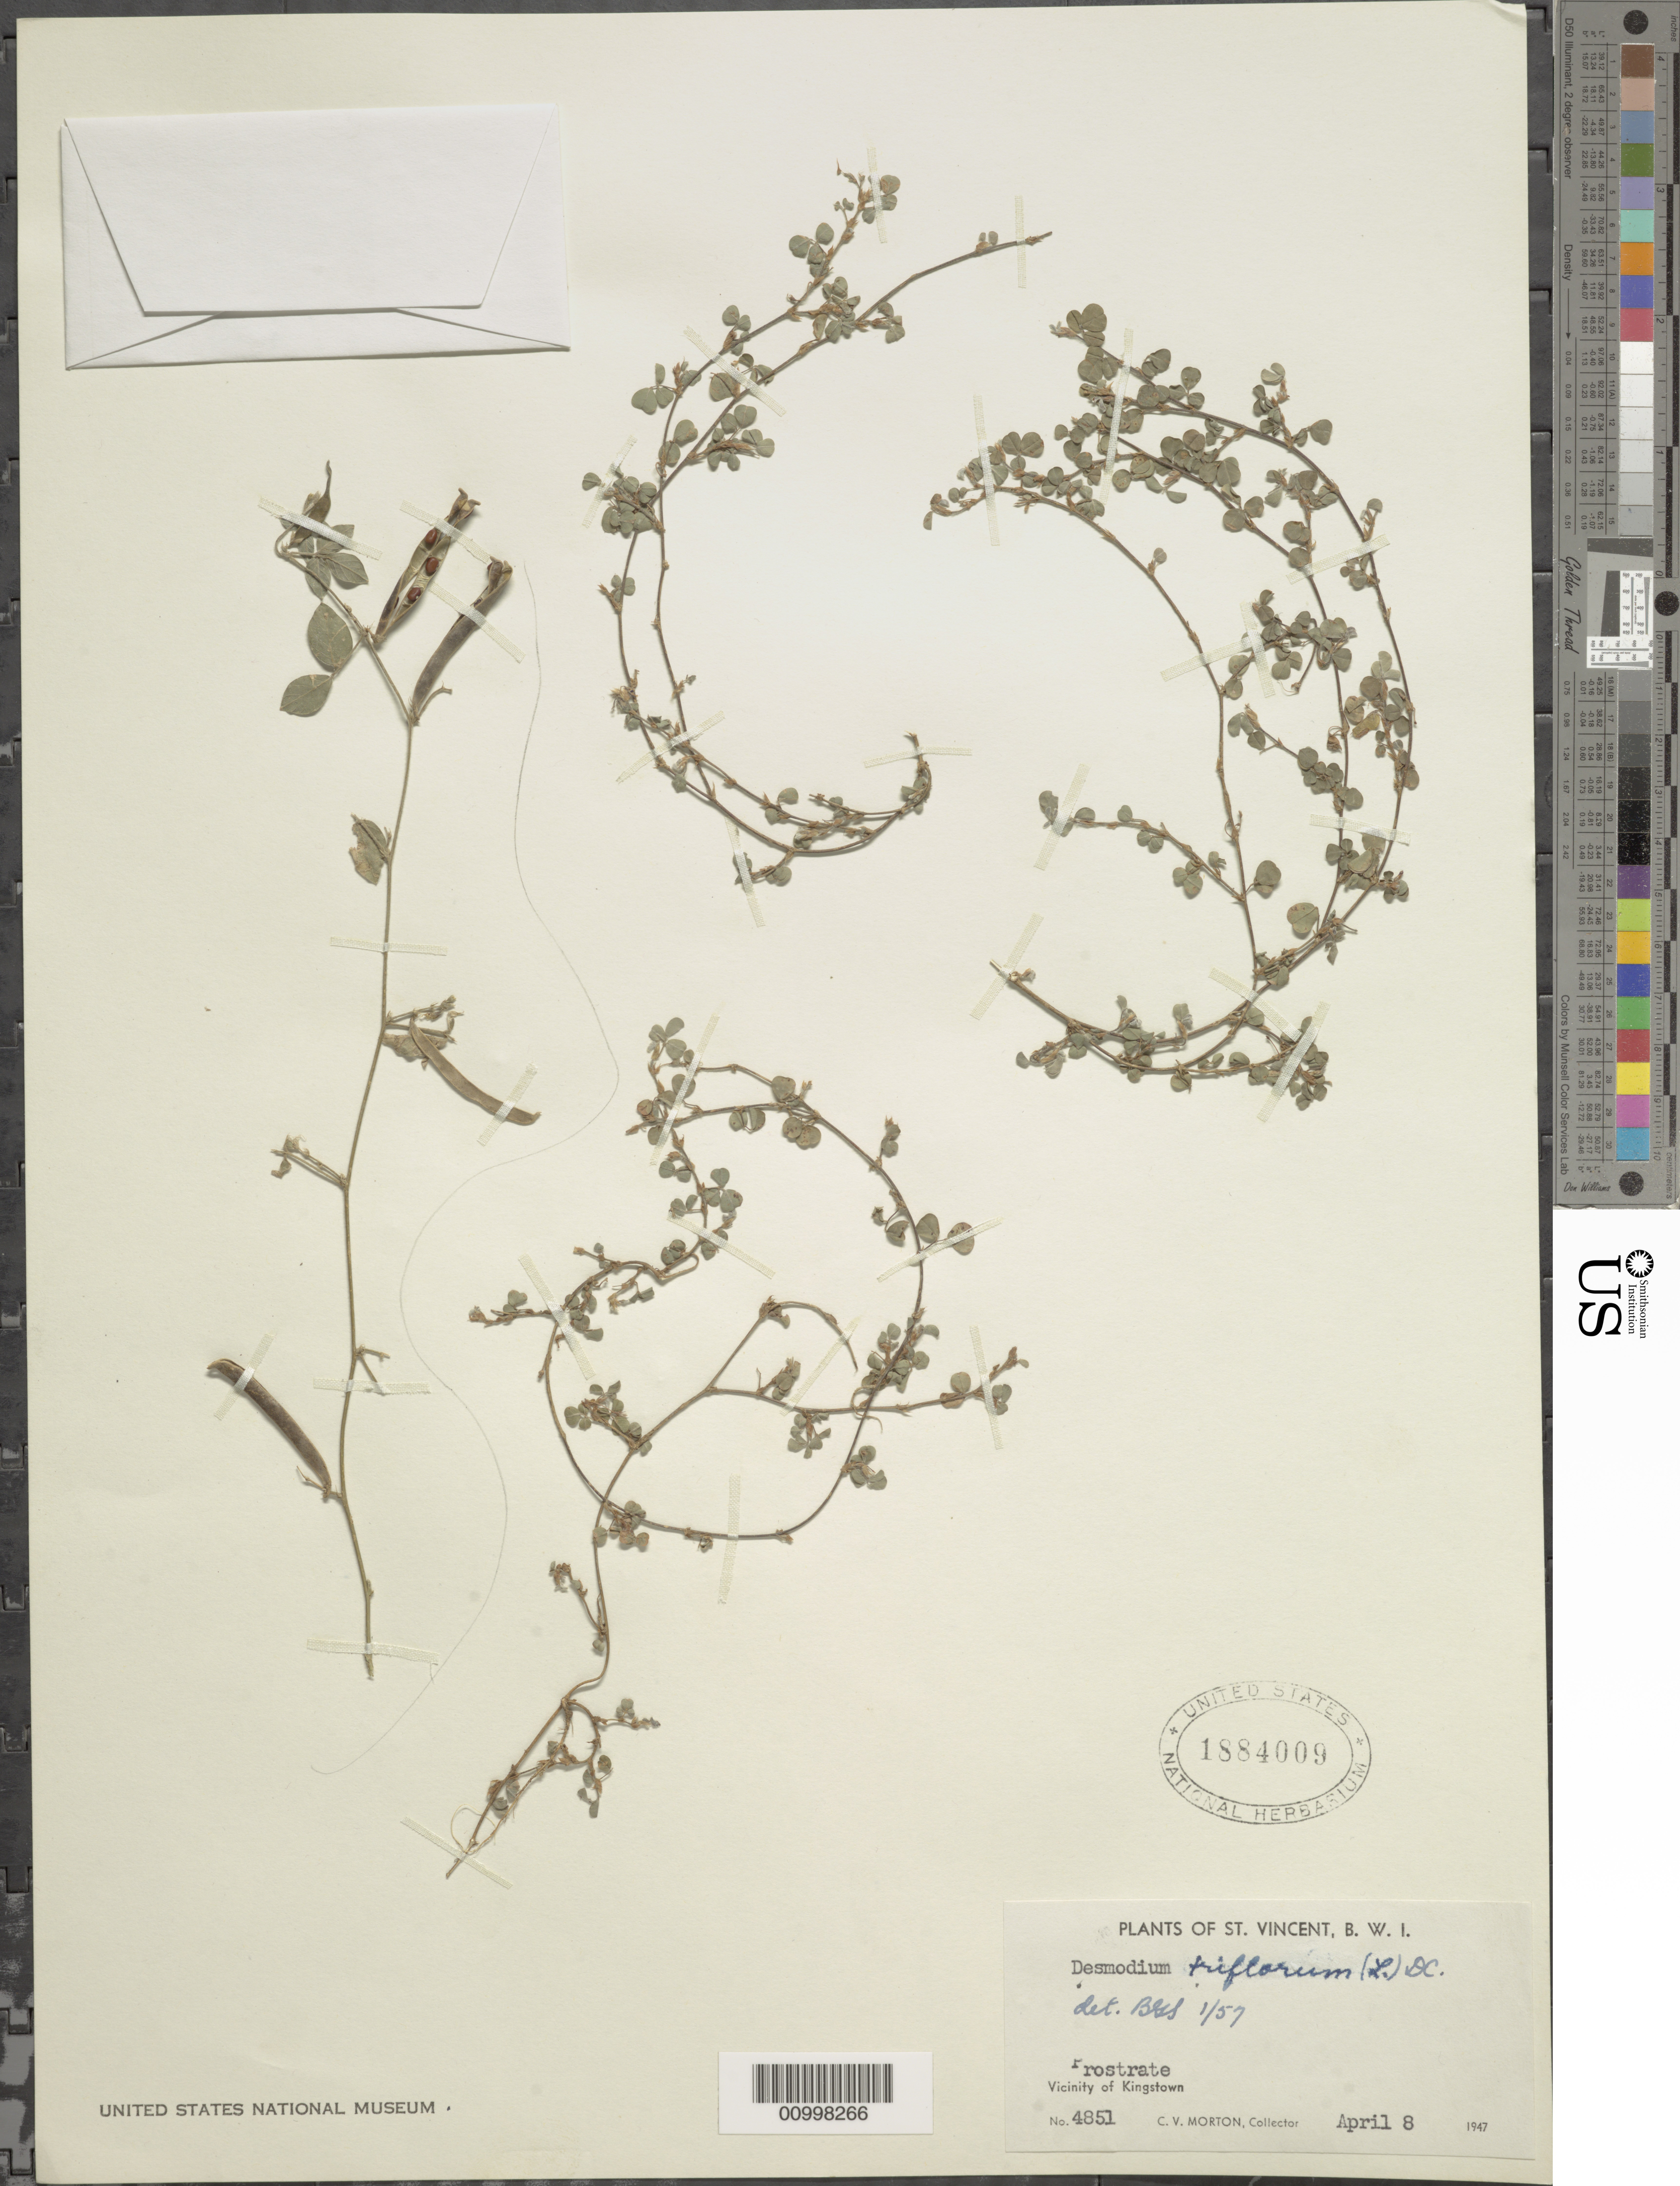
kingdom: Plantae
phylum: Tracheophyta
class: Magnoliopsida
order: Fabales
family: Fabaceae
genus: Grona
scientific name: Grona triflora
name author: (L.) H. Ohashi & K. Ohashi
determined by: Strong, Mark T., (BOT), Smithsonian Institution - National Museum of Natural History (UNITED STATES)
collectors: C. V. Morton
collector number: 4851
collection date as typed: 08 Apr 1947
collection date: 1947-04-08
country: St. Vincent - Grenadines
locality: Vicinity of Kingstown.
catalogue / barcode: US 1884009